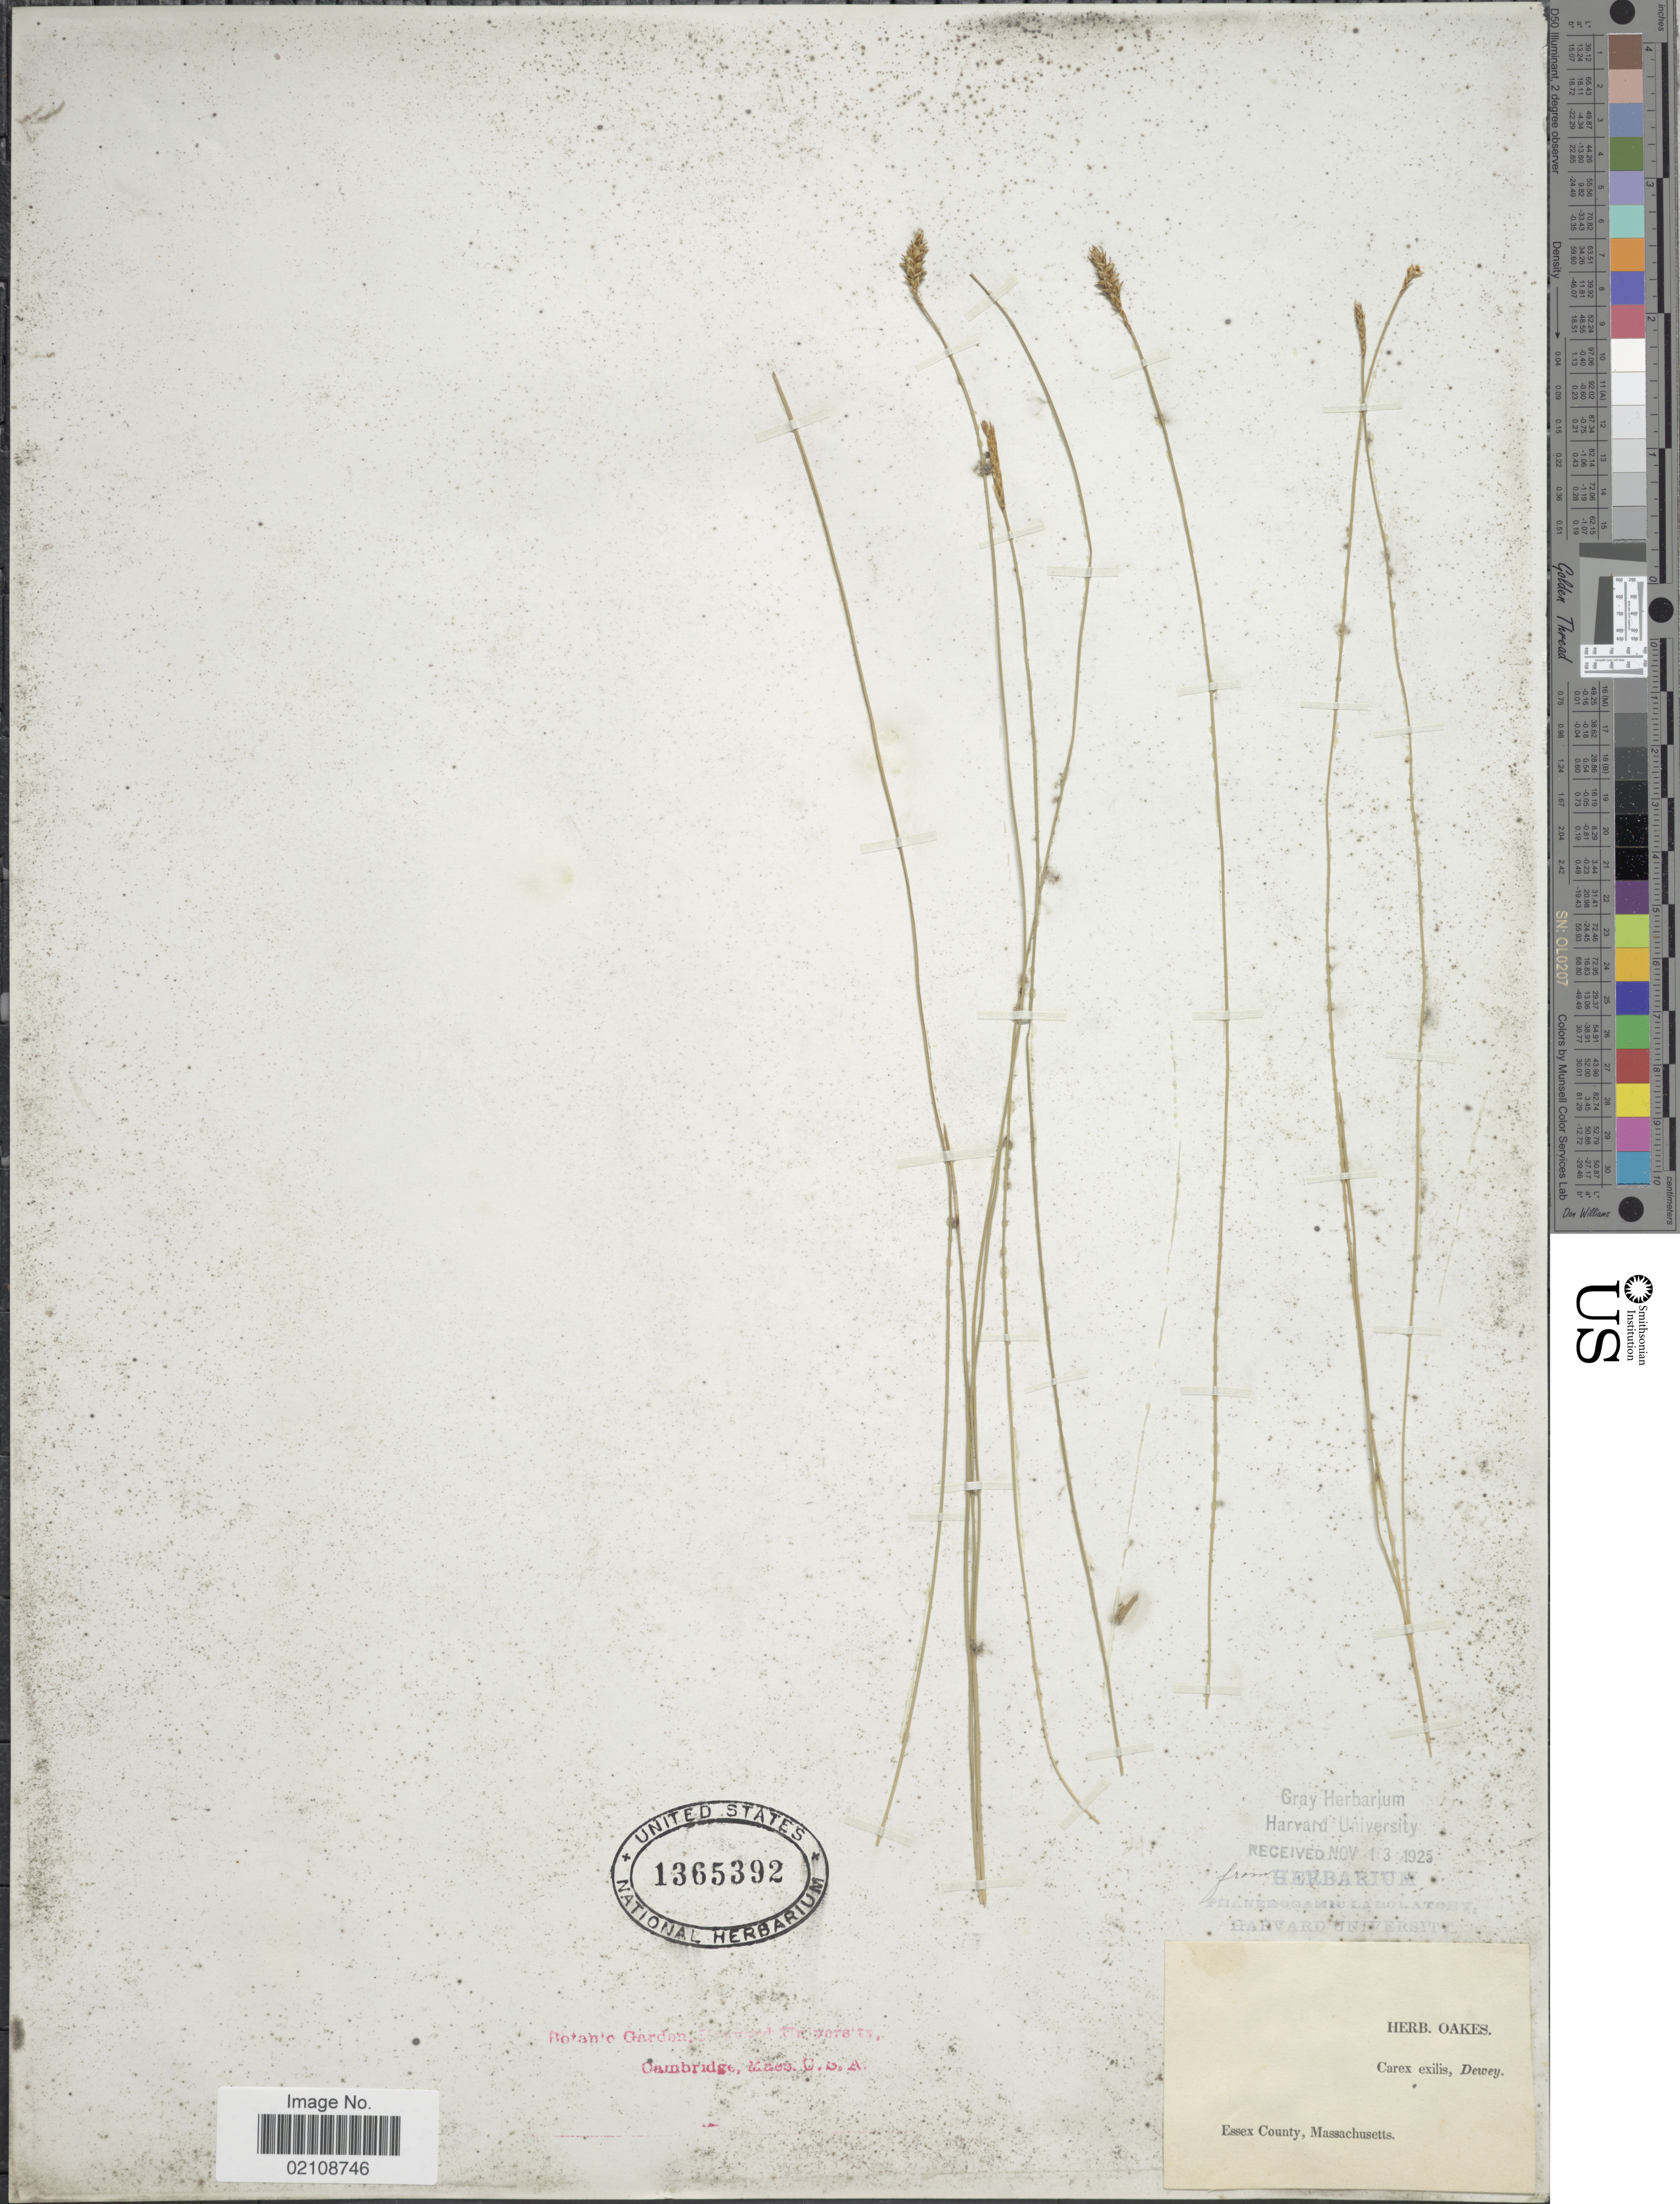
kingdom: Plantae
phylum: Tracheophyta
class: Liliopsida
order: Poales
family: Cyperaceae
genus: Carex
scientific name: Carex exilis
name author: Dewey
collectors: ex herb. Oakes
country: United States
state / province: Massachusetts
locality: Essex County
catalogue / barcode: US 1365392